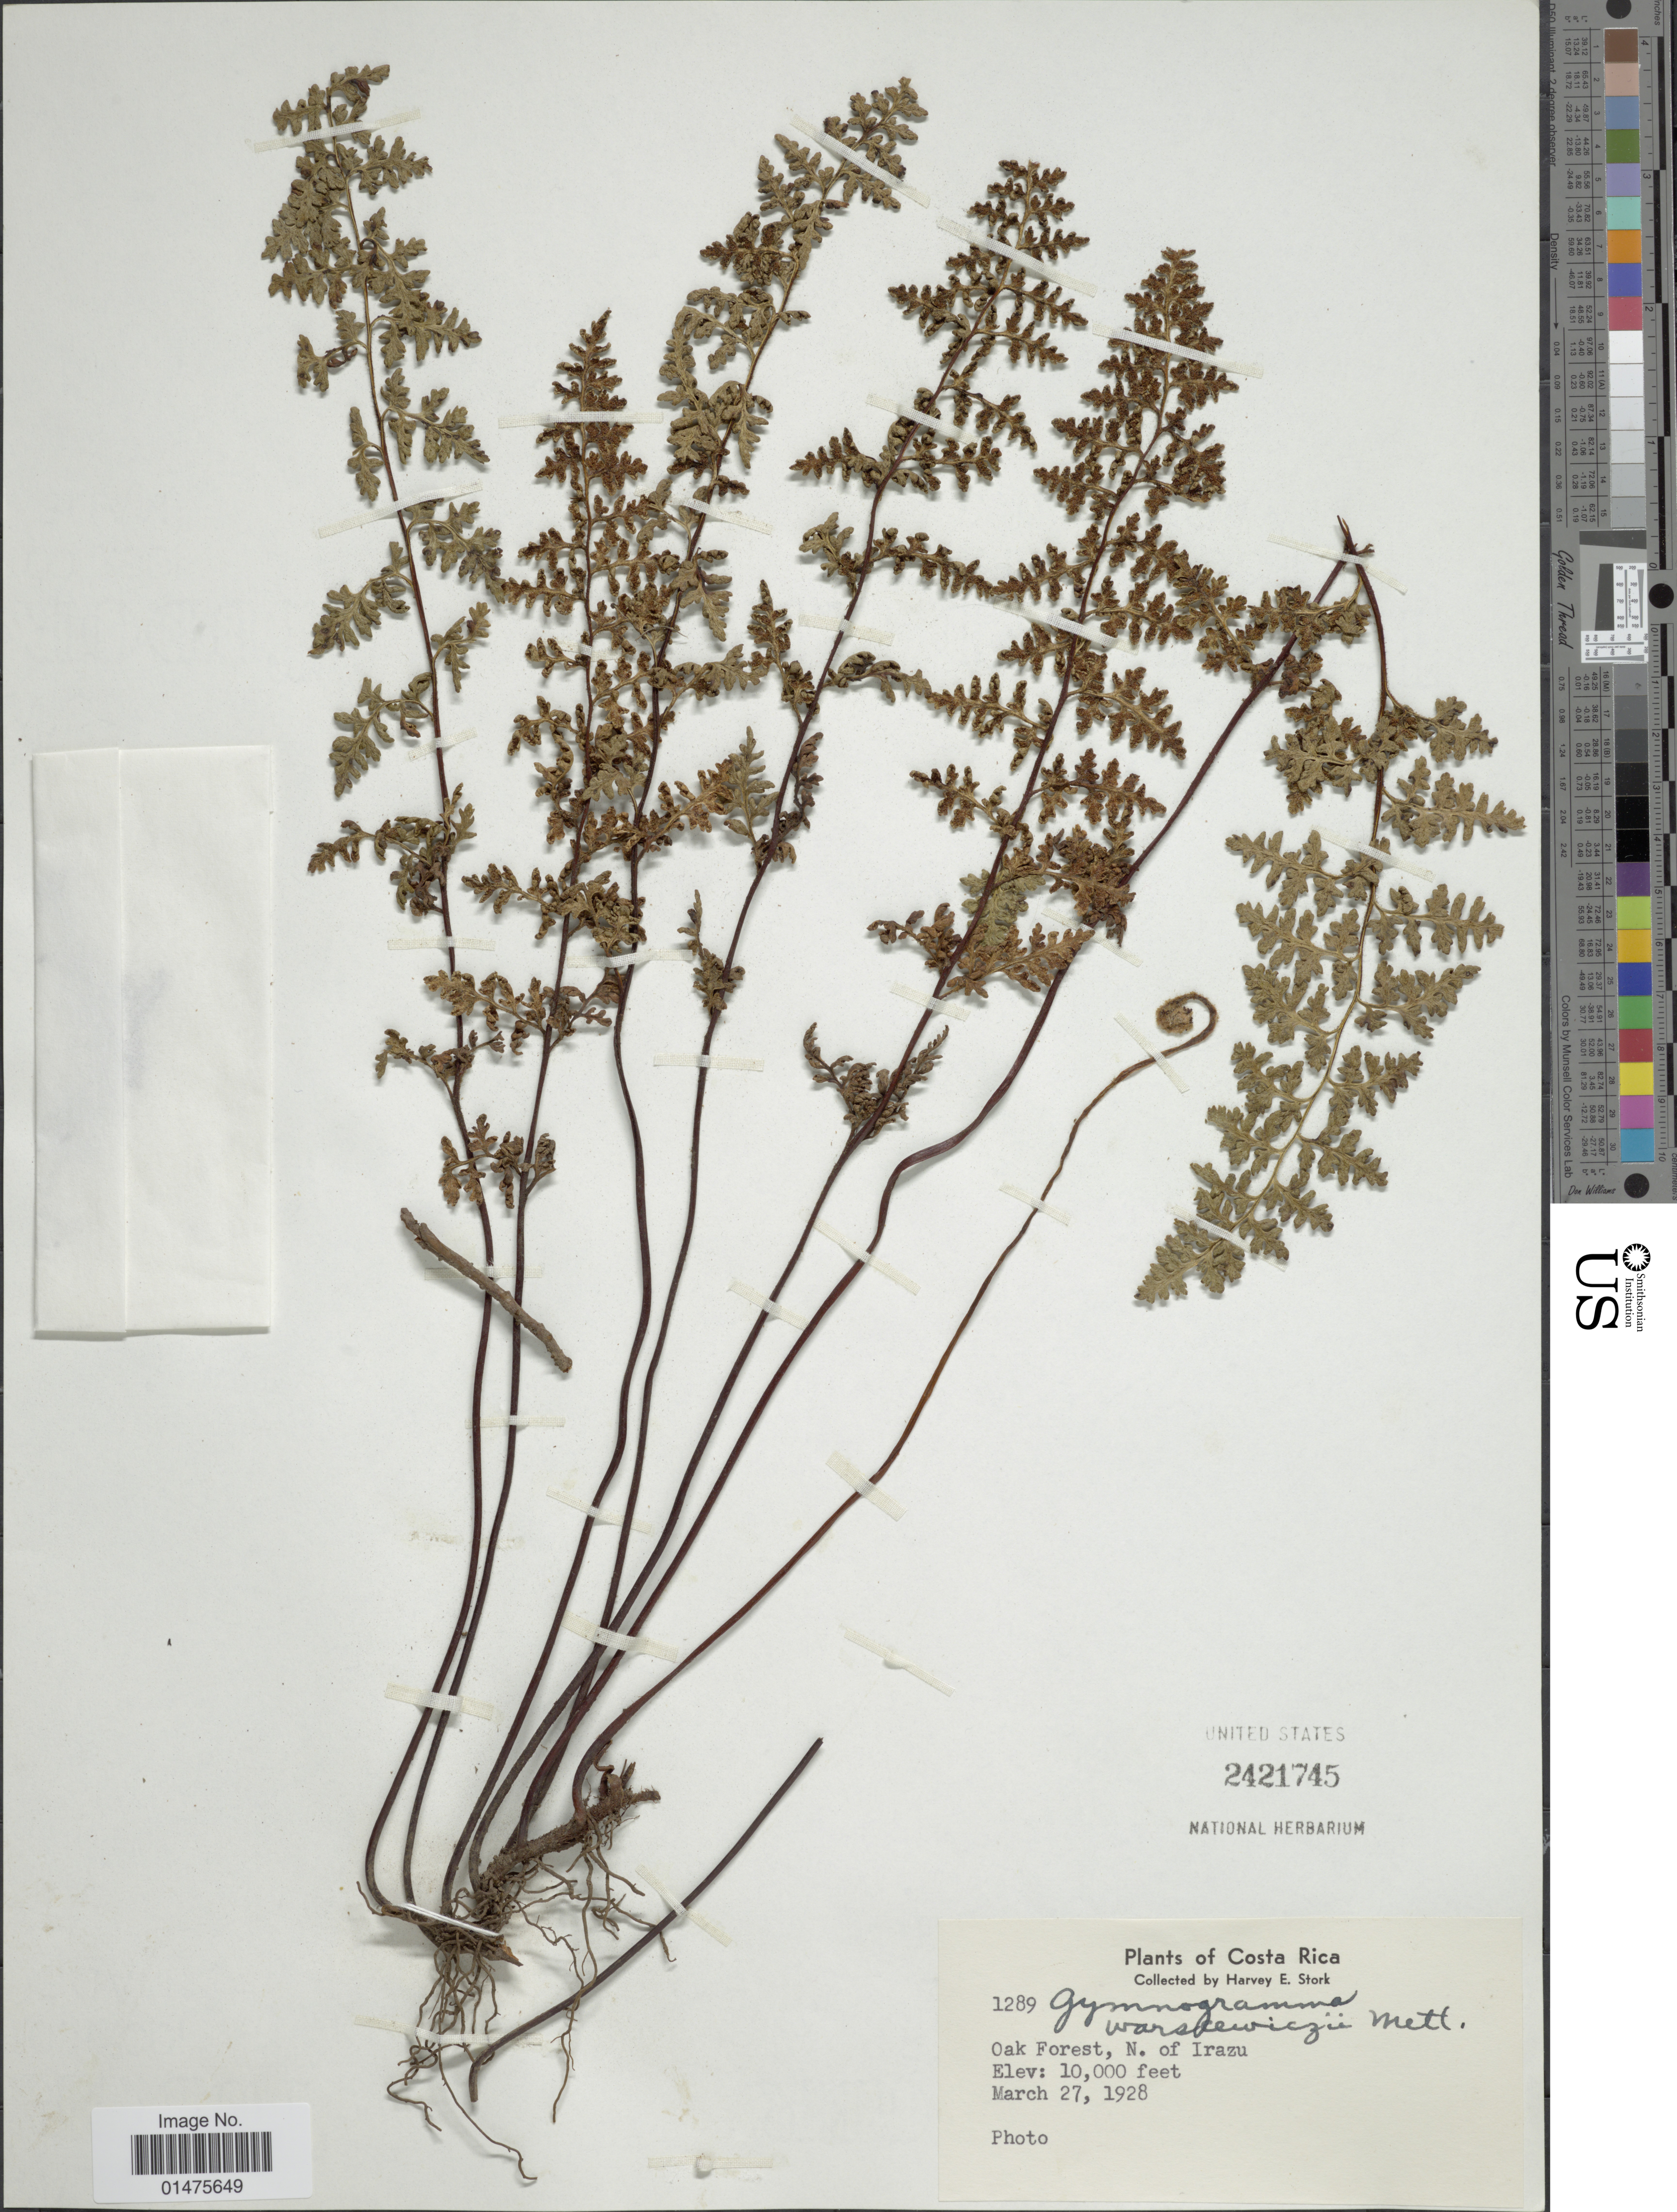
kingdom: Plantae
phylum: Tracheophyta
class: Polypodiopsida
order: Polypodiales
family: Pteridaceae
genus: Jamesonia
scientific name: Jamesonia warscewiczii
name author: (Mett.) Christenh.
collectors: H. E. Stork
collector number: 1289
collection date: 1928-03-27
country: Costa Rica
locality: Oak Forest, N. of Irazu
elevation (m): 3048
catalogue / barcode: US 2421745